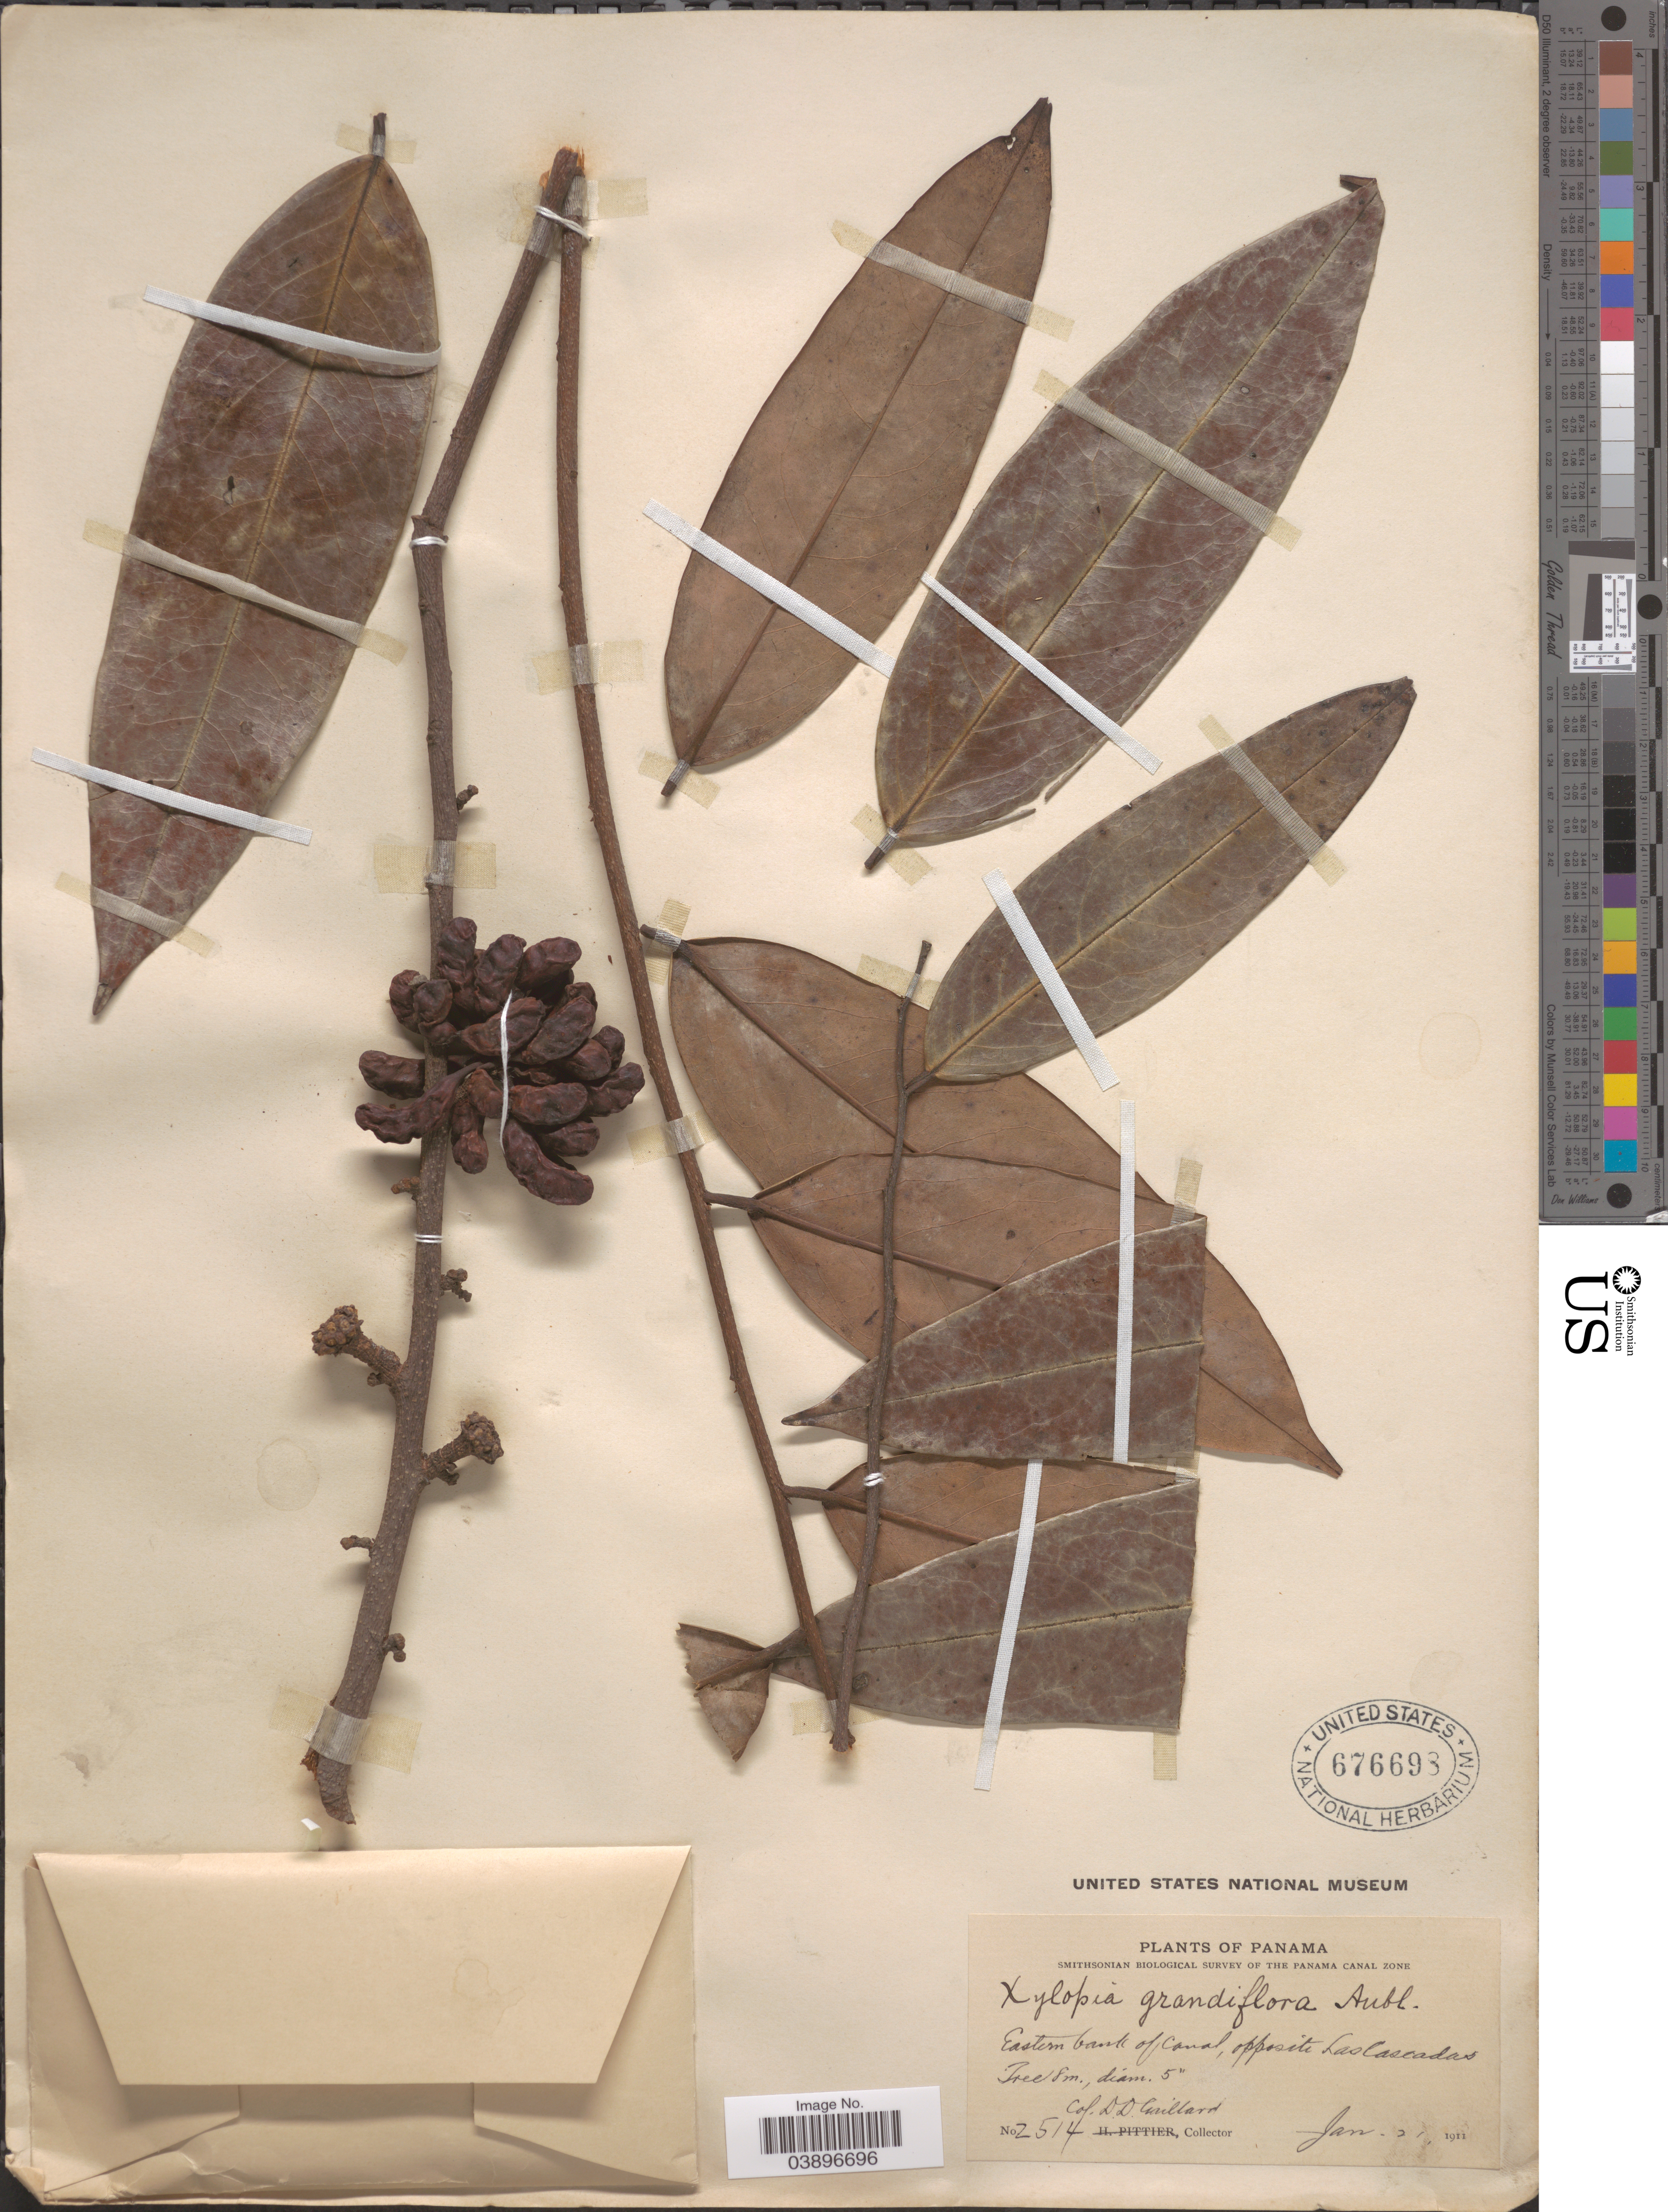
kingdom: Plantae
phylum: Tracheophyta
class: Magnoliopsida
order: Magnoliales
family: Annonaceae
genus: Xylopia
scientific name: Xylopia grandiflora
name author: A. St.-Hil.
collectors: D. Gaillard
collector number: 2514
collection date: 1911-01-21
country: Panama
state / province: Colón / Panamá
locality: The Panama Canal Zone. Eastern bank of Canal, opposite Las Cascades.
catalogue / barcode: US 676698